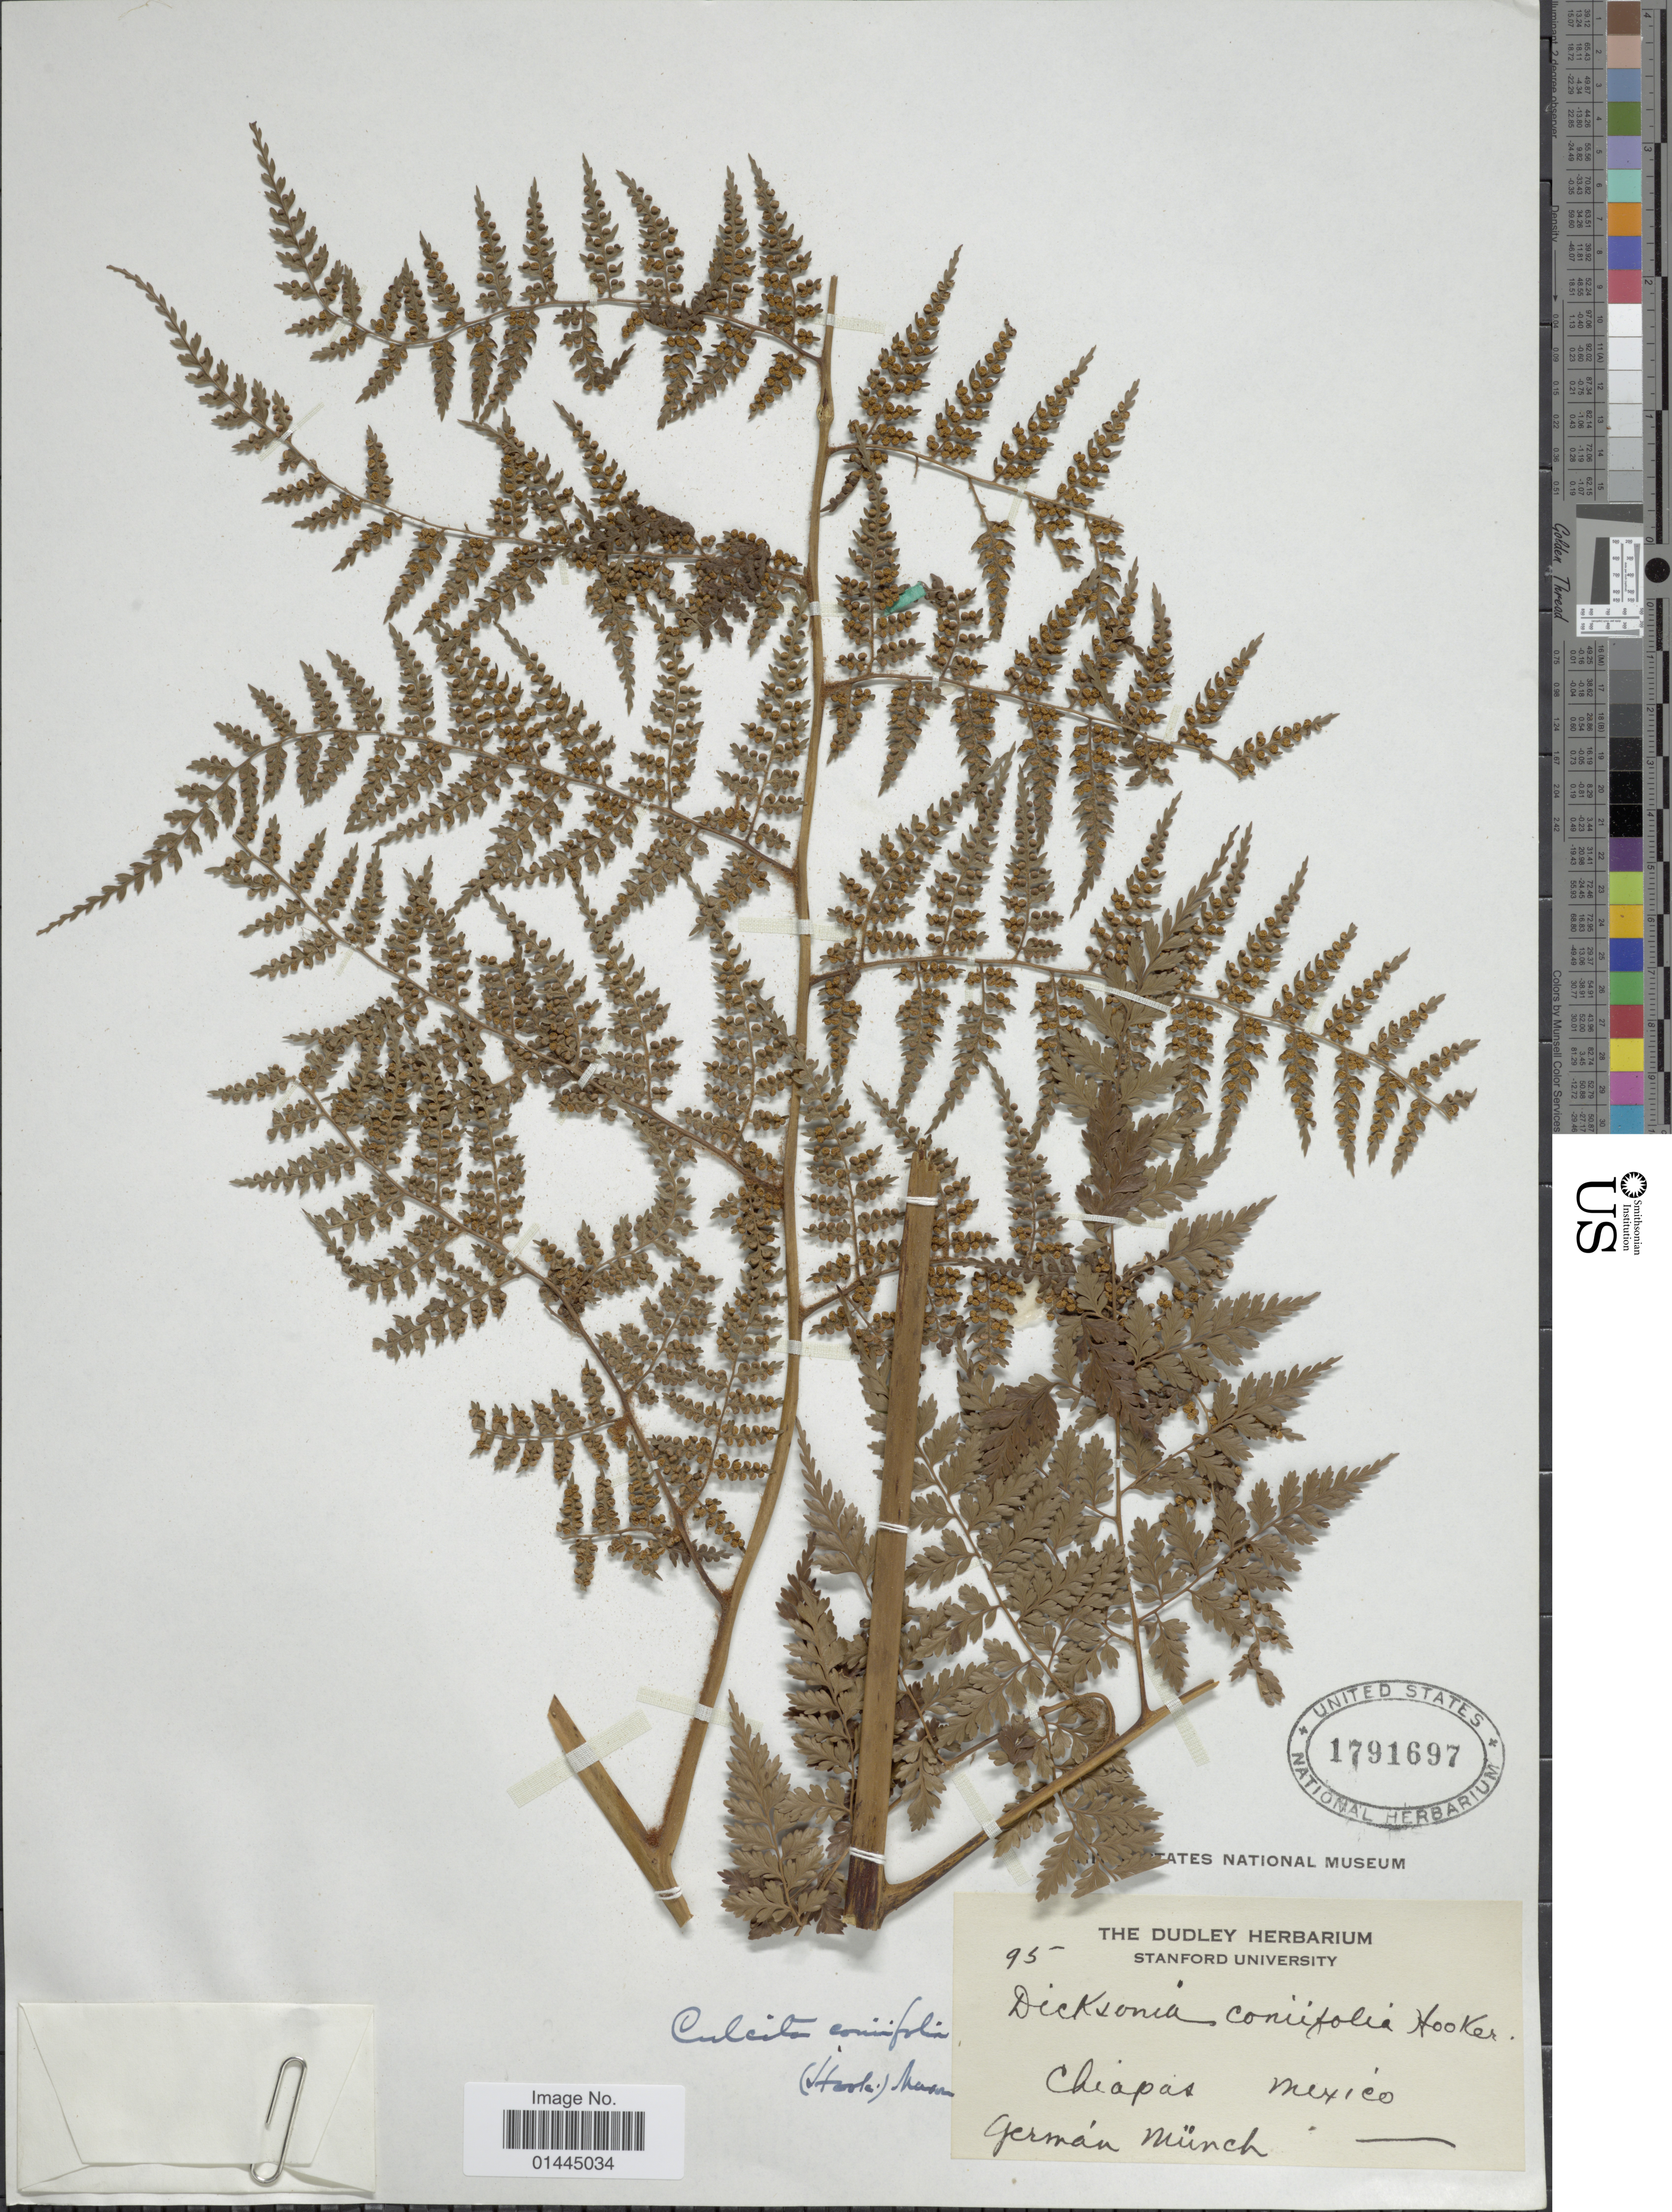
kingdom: Plantae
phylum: Tracheophyta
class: Polypodiopsida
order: Cyatheales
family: Culcitaceae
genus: Culcita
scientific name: Culcita coniifolia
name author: (Hook.) Maxon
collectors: G. Munch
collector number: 95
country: Mexico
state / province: Chiapas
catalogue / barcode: US 1791697